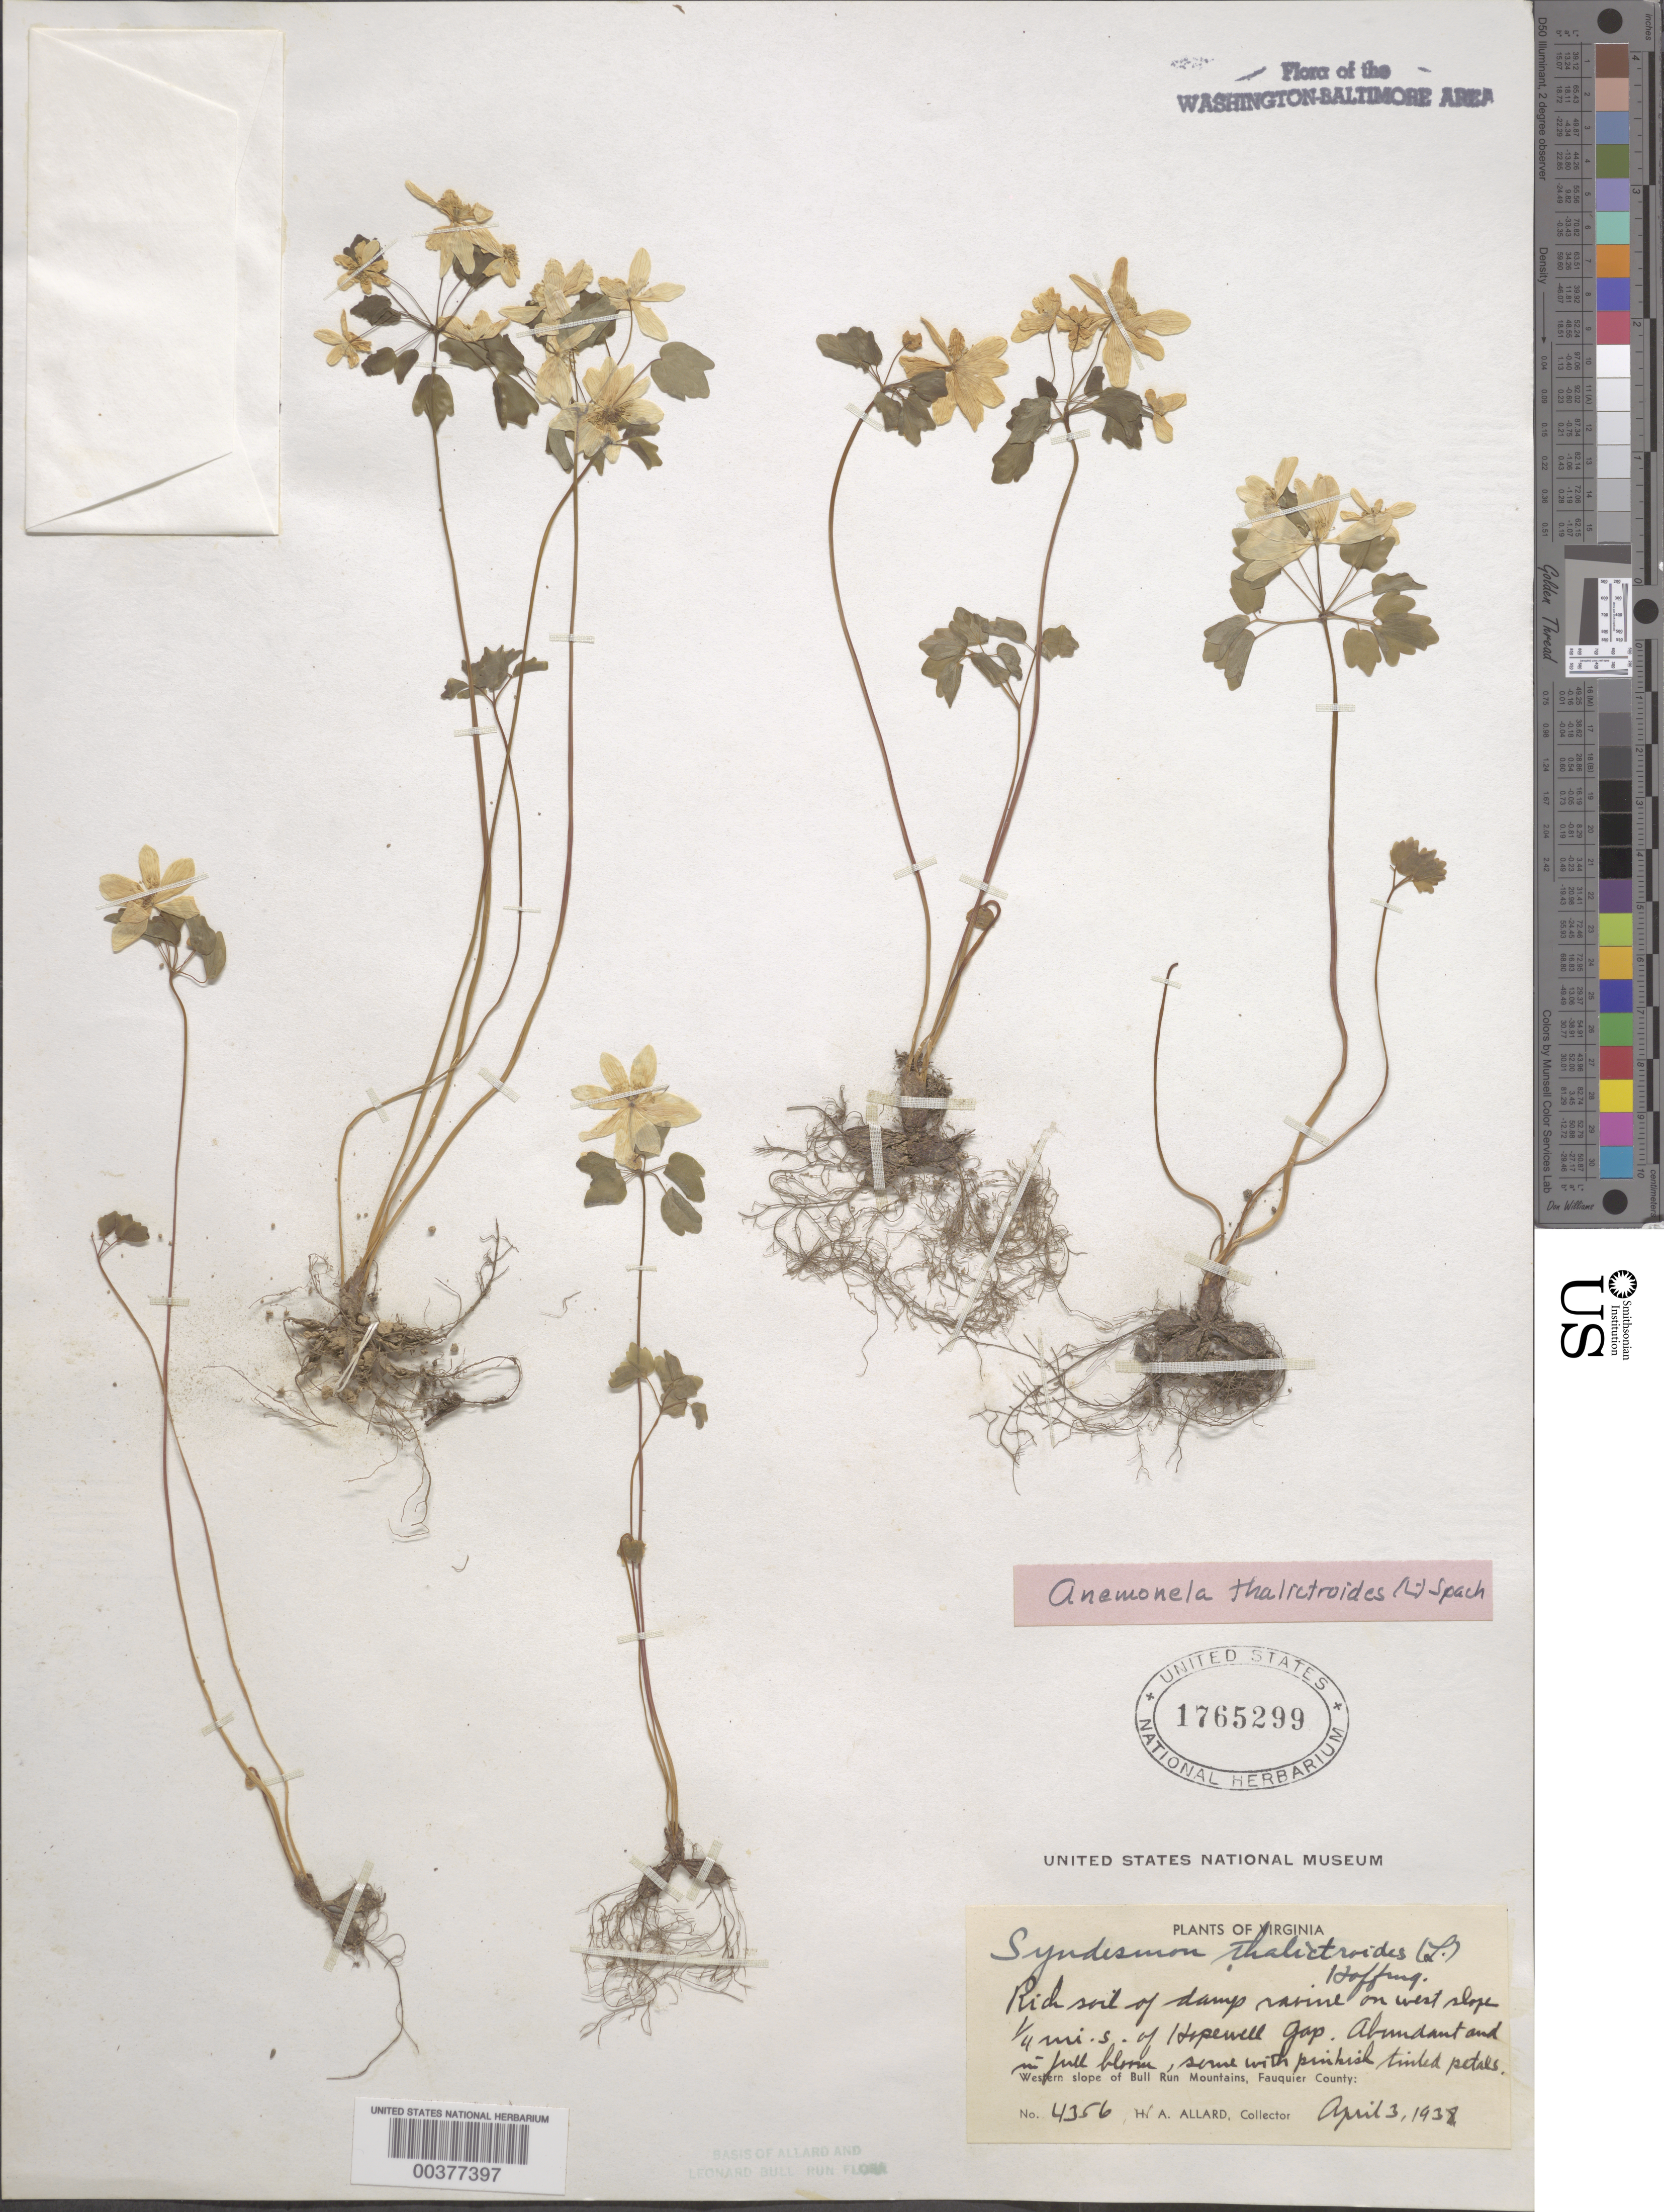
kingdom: Plantae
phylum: Tracheophyta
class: Magnoliopsida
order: Ranunculales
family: Ranunculaceae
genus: Thalictrum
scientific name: Thalictrum thalictroides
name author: (L.) A.J. Eames & B. Boivin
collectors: H. A. Allard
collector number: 4356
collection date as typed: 03 Apr 1938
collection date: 1938-04-03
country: United States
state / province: Virginia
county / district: Fauquier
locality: South of Hopewell Gap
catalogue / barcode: US 1765299